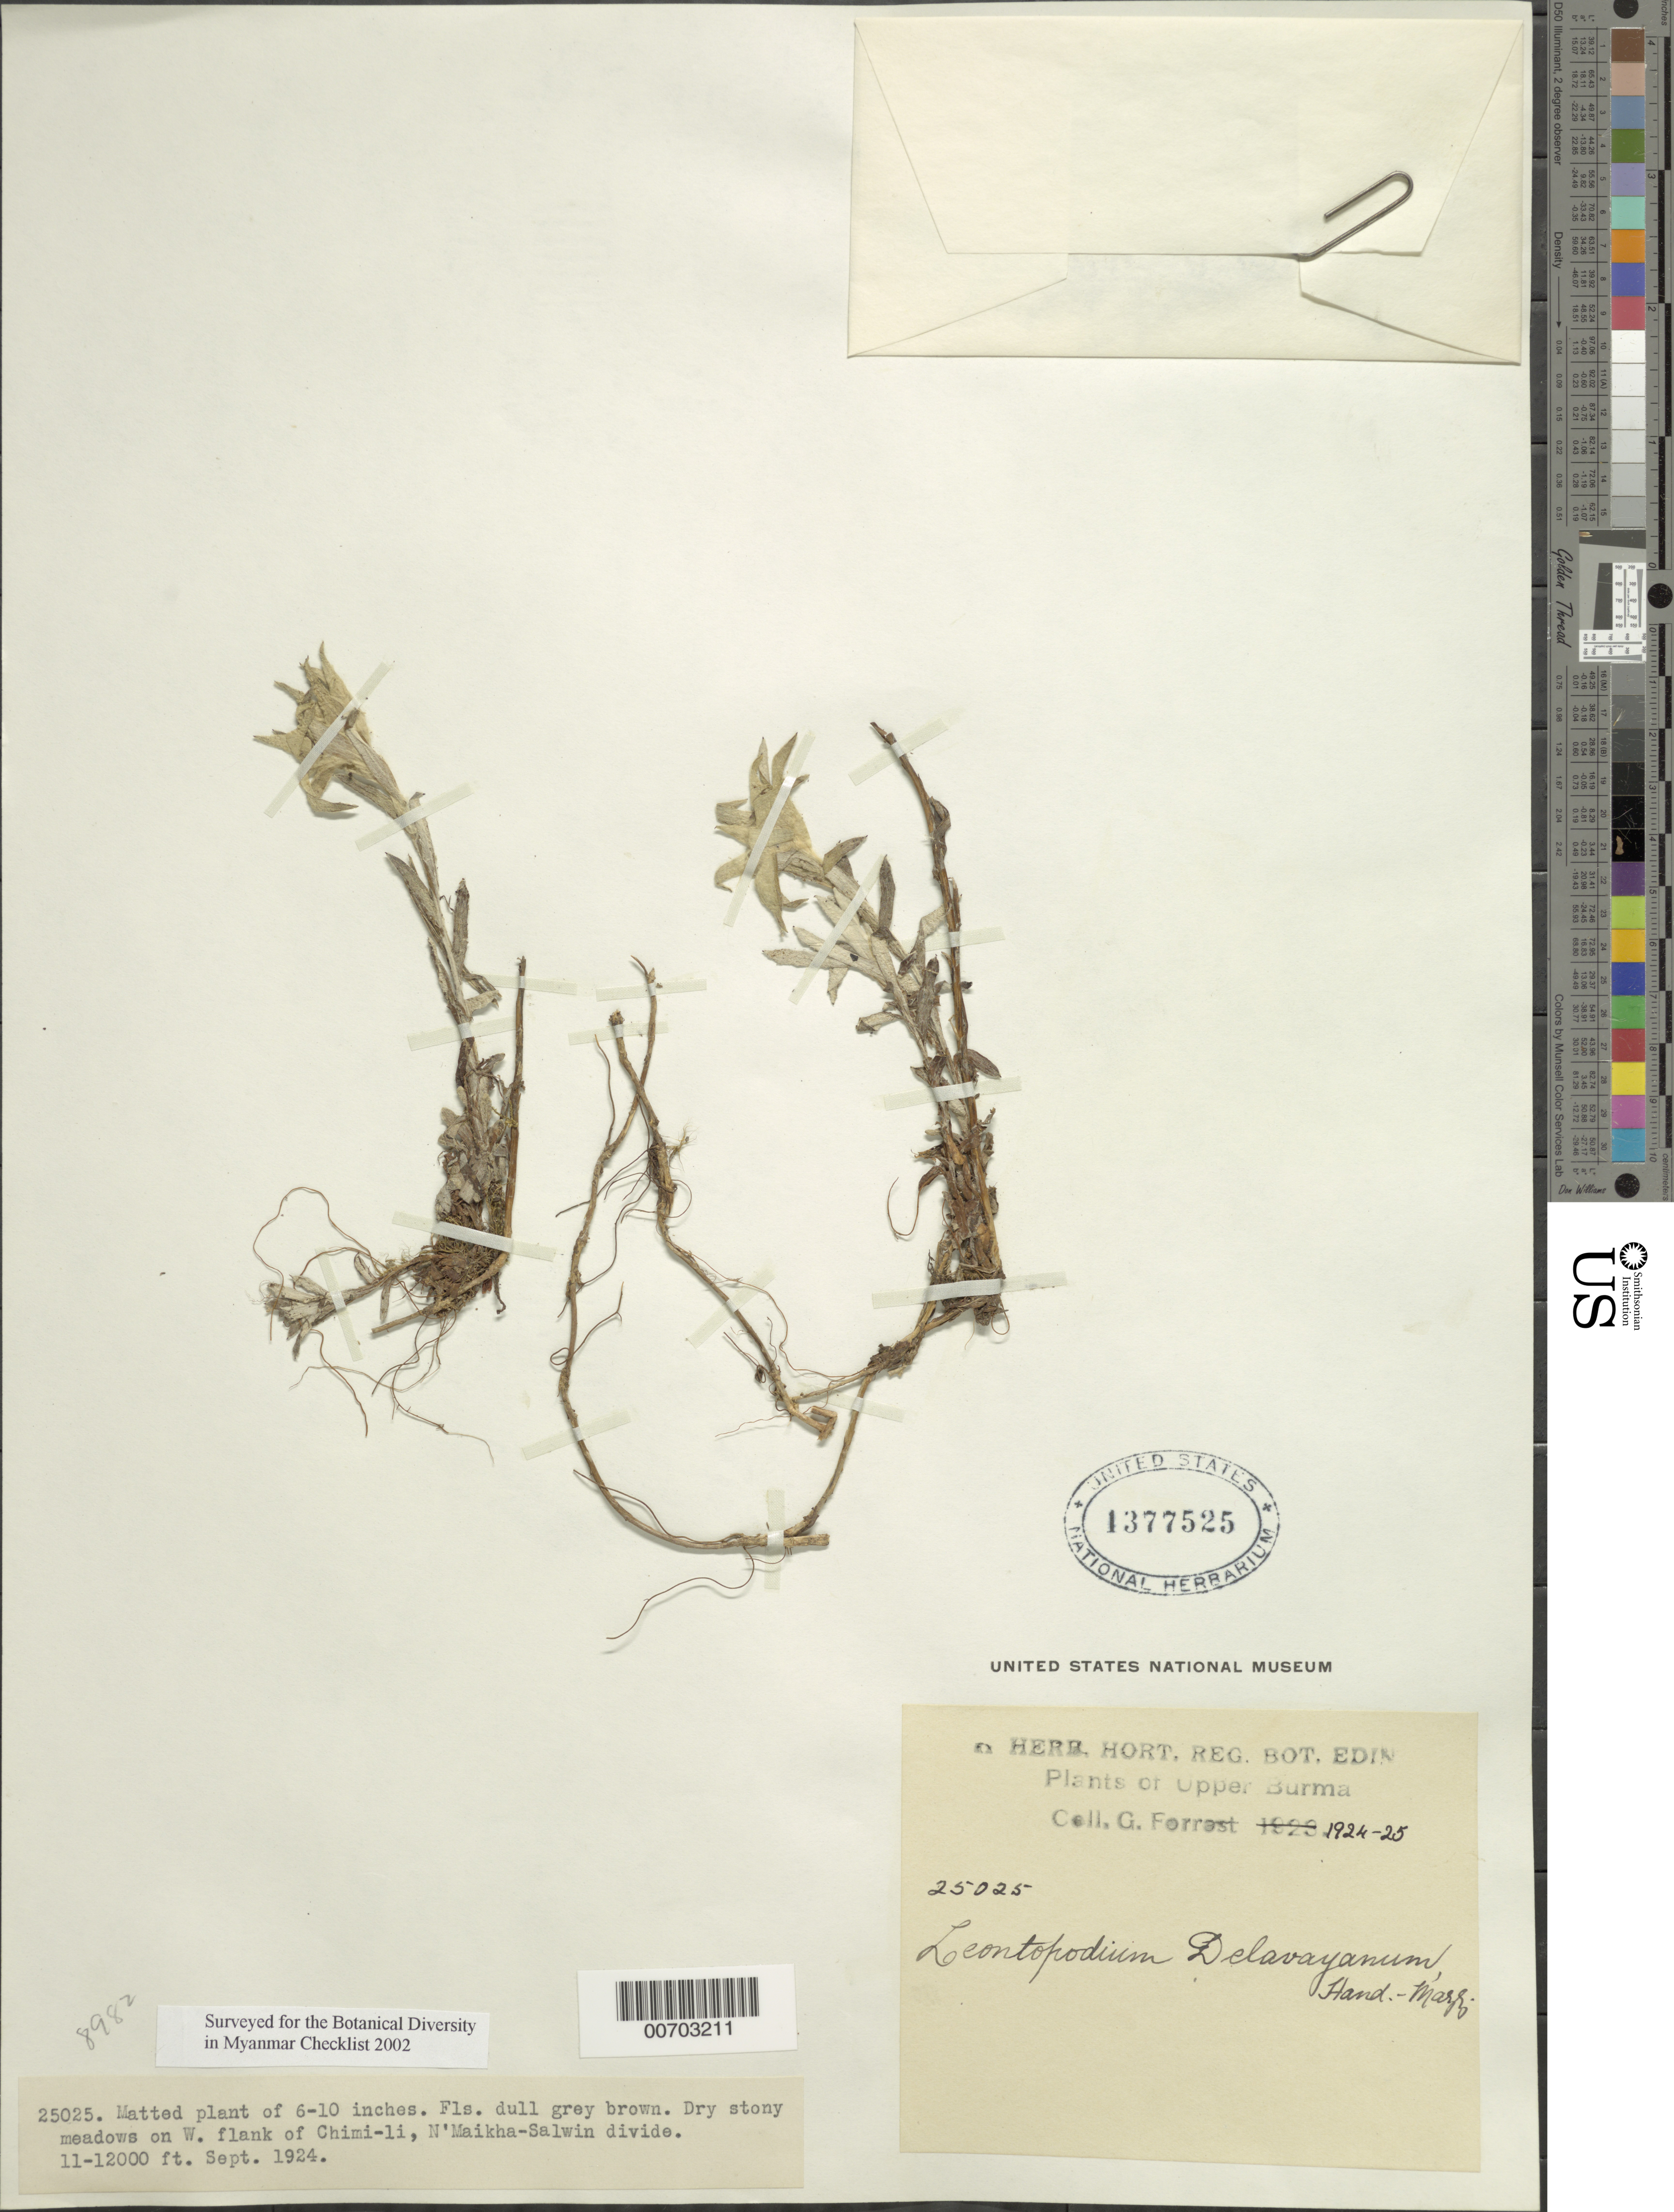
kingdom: Plantae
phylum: Tracheophyta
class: Magnoliopsida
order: Asterales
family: Asteraceae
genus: Leontopodium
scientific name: Leontopodium delavayanum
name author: Hand.-Mazz.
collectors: G. Forrest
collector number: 25025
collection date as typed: Sep 1924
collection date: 1924-09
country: Myanmar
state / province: Kachin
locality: N'Maikha-Salwin Divide, Chimi-li, W flank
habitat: Dry stony meadows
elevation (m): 3353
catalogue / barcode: US 1377525